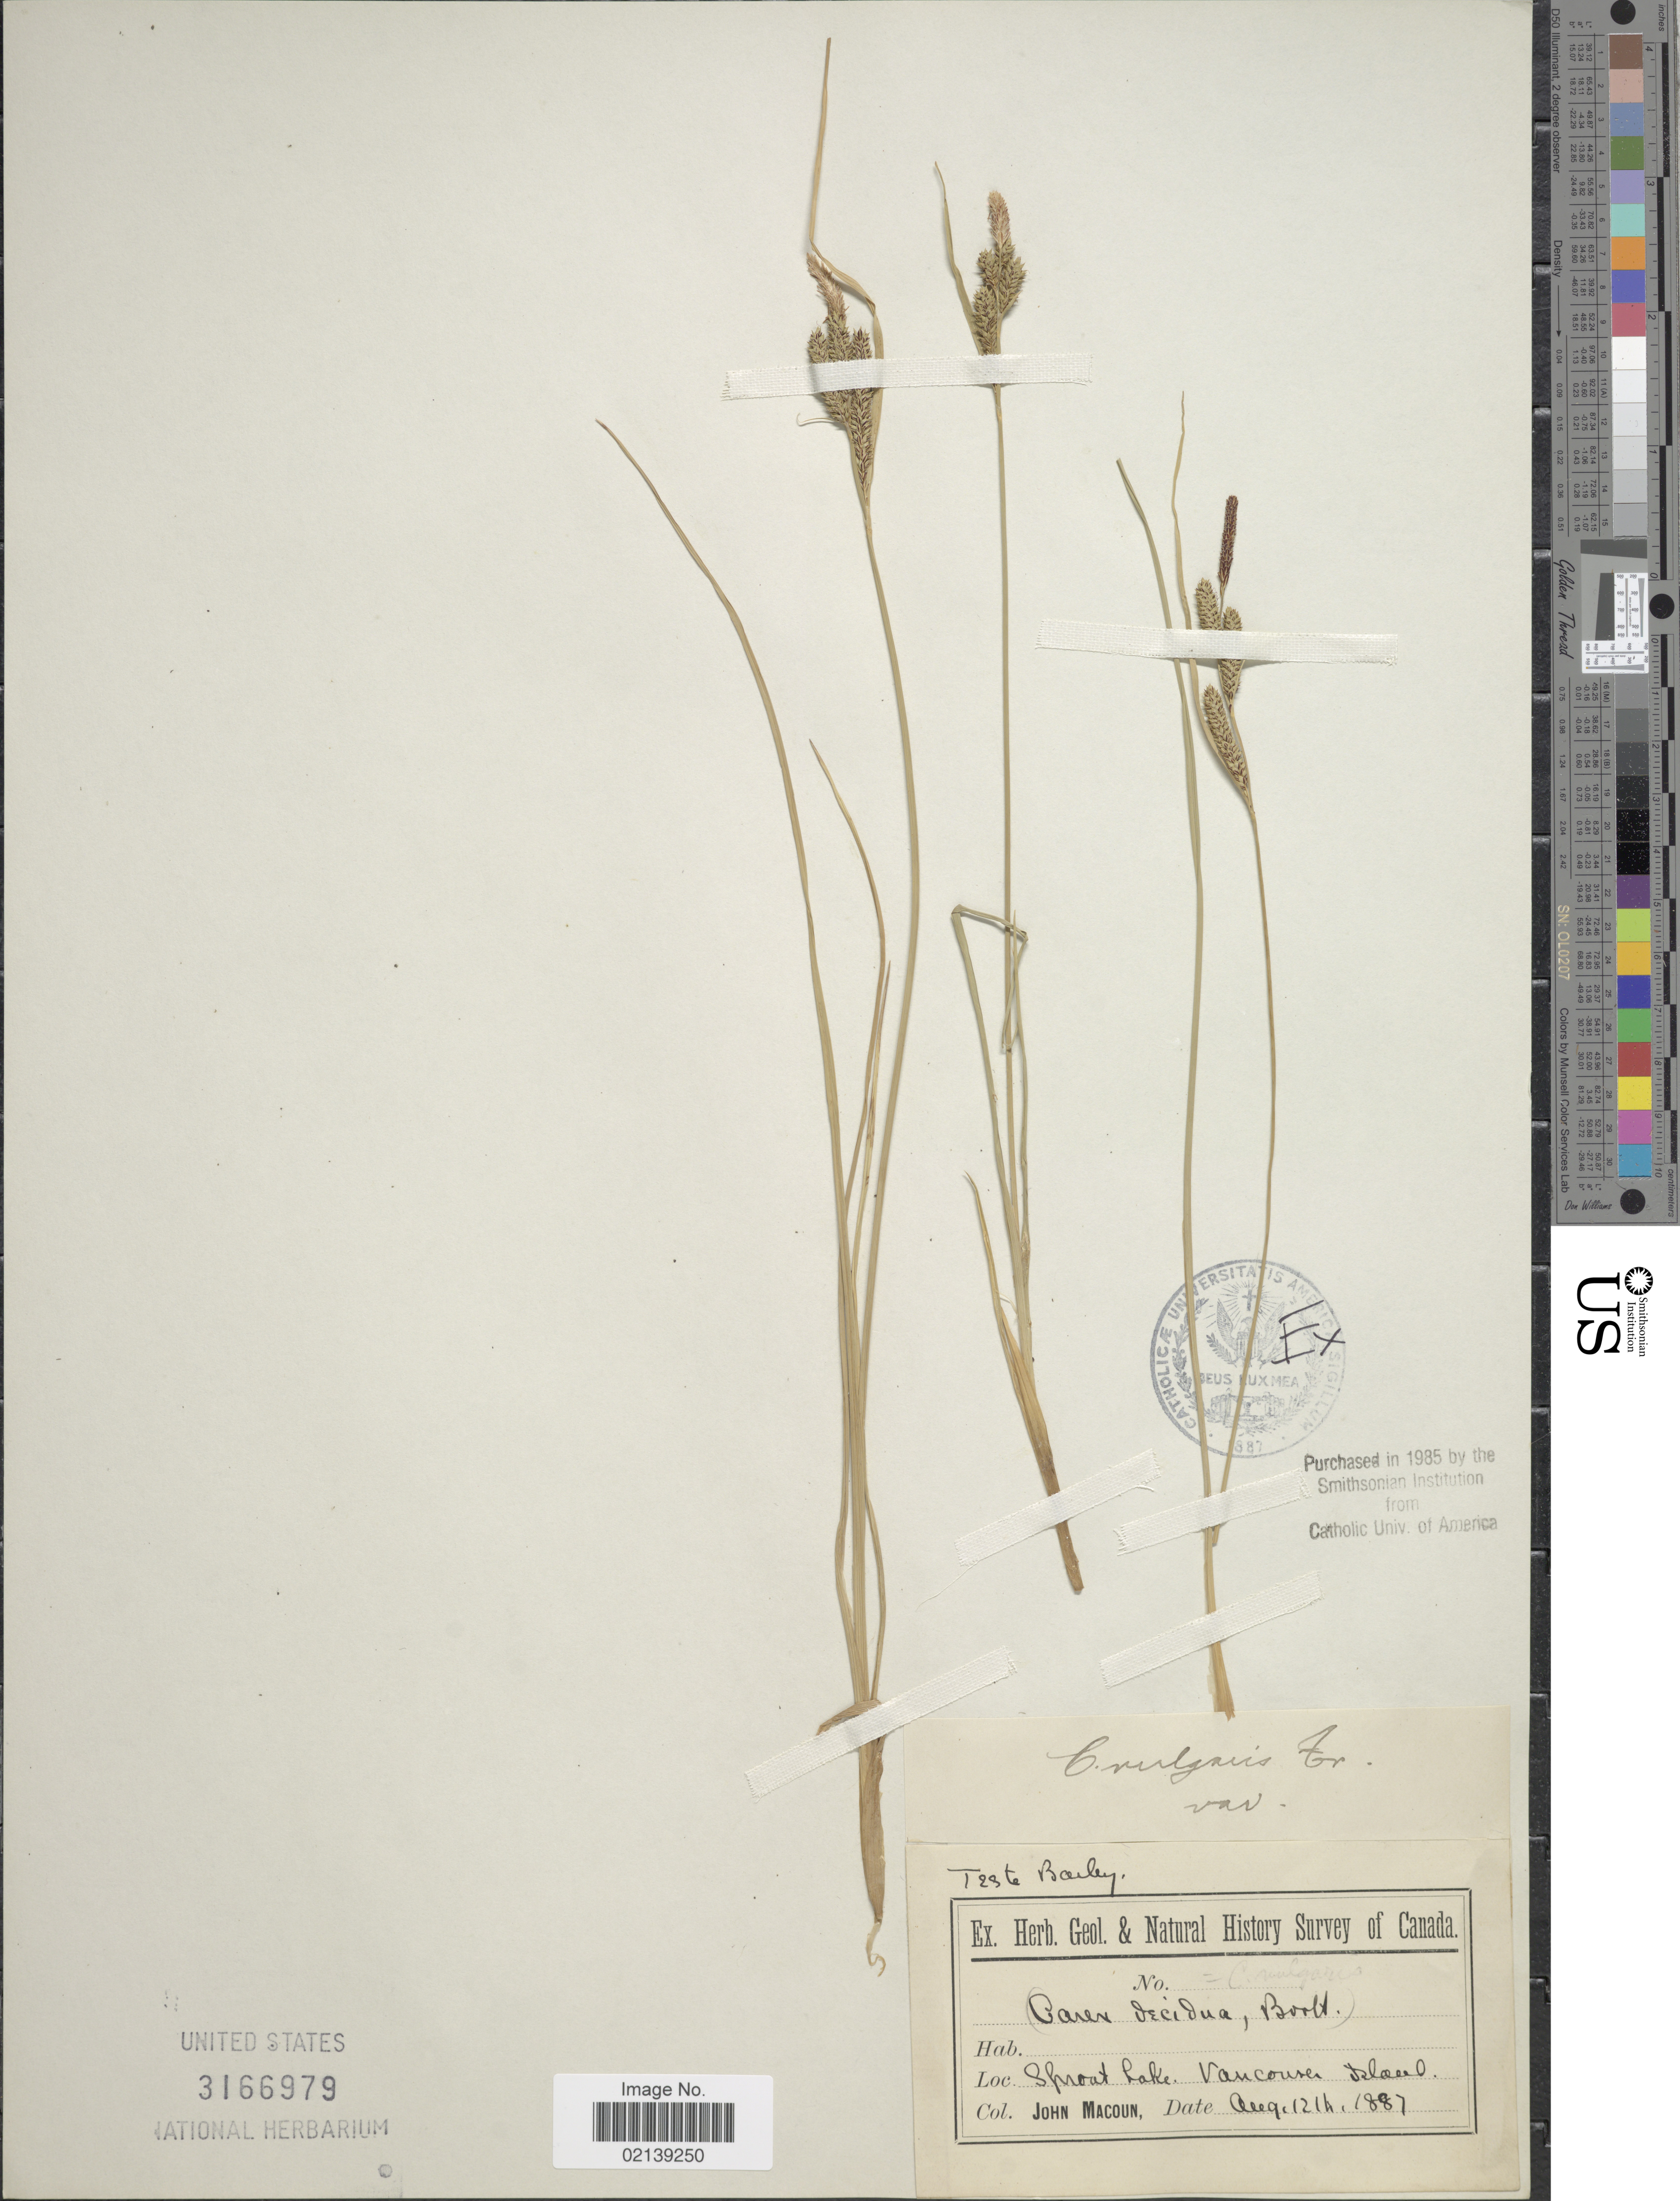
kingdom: Plantae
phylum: Tracheophyta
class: Liliopsida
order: Poales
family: Cyperaceae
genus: Carex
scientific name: Carex sp.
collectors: J. Macoun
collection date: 1887-08-12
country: Canada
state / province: British Columbia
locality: Sproat Lake, Vancouver Island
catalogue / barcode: US 3166979